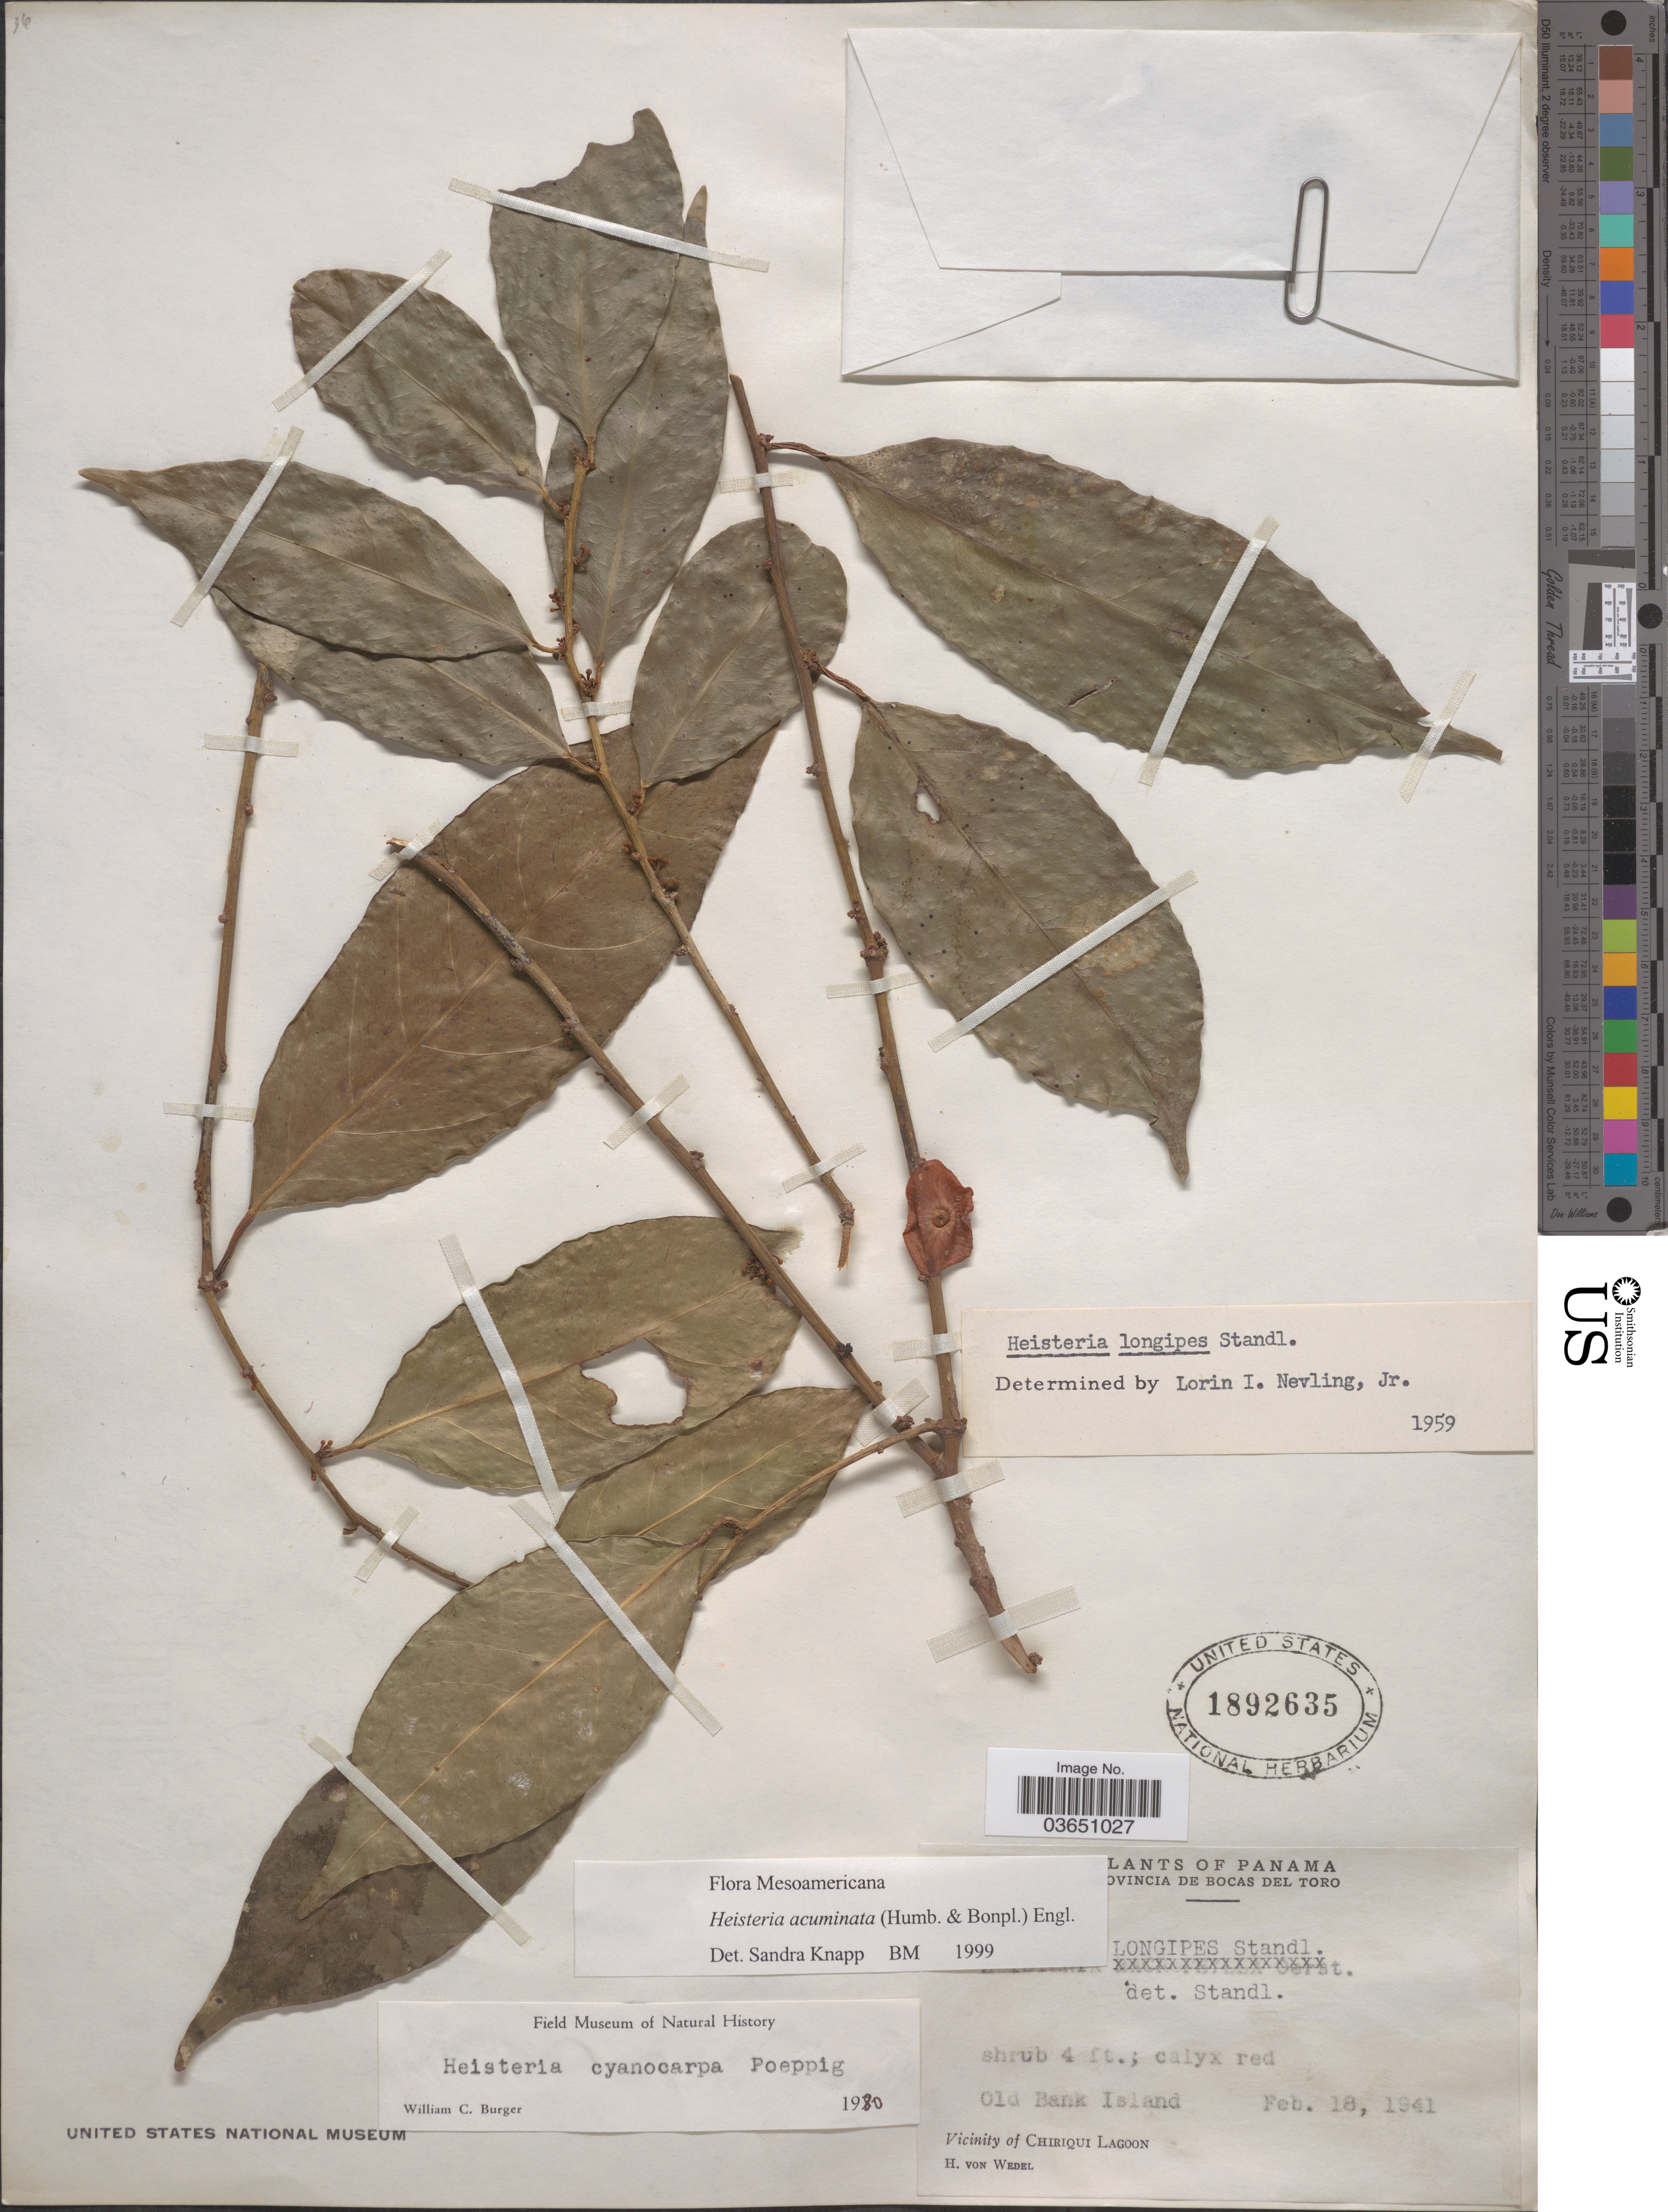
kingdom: Plantae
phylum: Tracheophyta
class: Magnoliopsida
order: Santalales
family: Erythropalaceae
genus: Heisteria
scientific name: Heisteria acuminata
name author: (Humb. & Bonpl.) Engl.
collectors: H. von Wedel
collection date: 1941-02-18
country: Panama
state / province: Bocas del Toro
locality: Old Bank Island. Vicinity of Chiriqui Lagoon.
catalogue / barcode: US 1892635